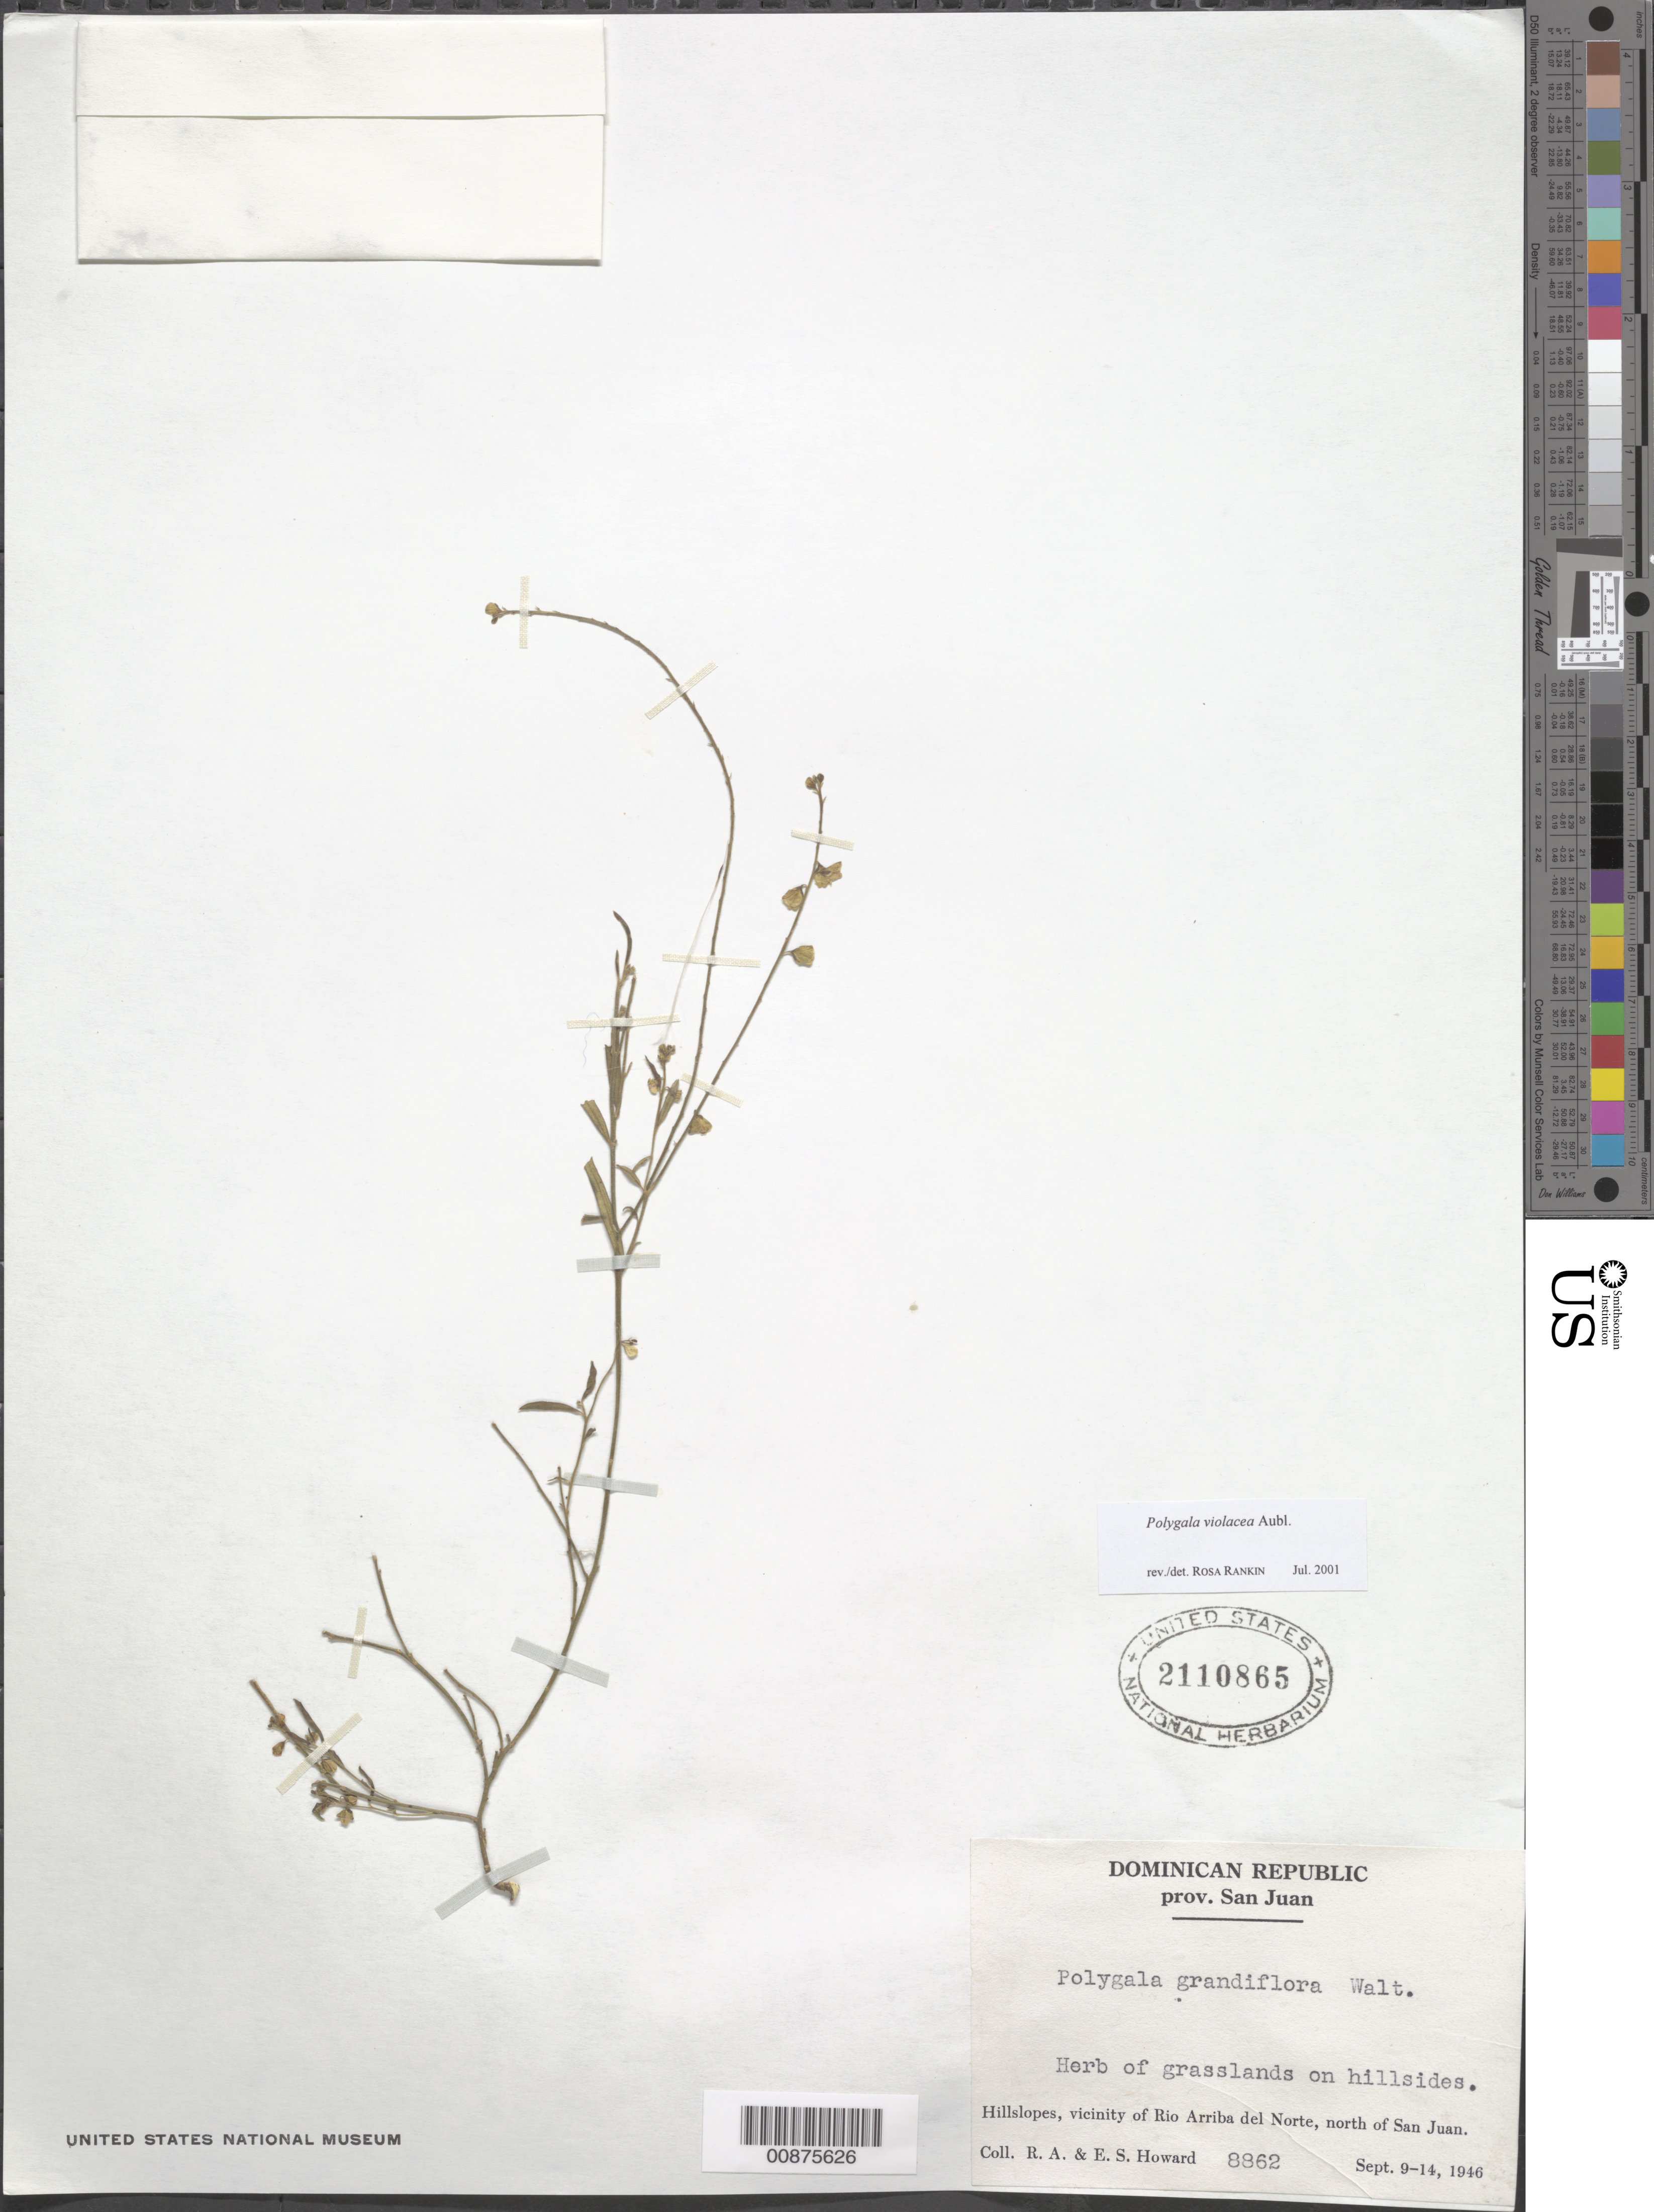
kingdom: Plantae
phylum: Tracheophyta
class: Magnoliopsida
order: Fabales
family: Polygalaceae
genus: Asemeia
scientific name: Asemeia violacea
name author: (Aubl.) J.F.B. Pastore & J.R. Abbott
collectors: R. A. Howard & E. S. Howard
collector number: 8862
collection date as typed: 09 Sep 1946 to 14 Sep 1946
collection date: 1946-09-09/1946-09-14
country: Dominican Republic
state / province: San Juan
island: Hispaniola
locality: Vicinity of Rio Arriba del Norte, N of San Juan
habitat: Grasslands on hillsides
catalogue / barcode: US 2110865